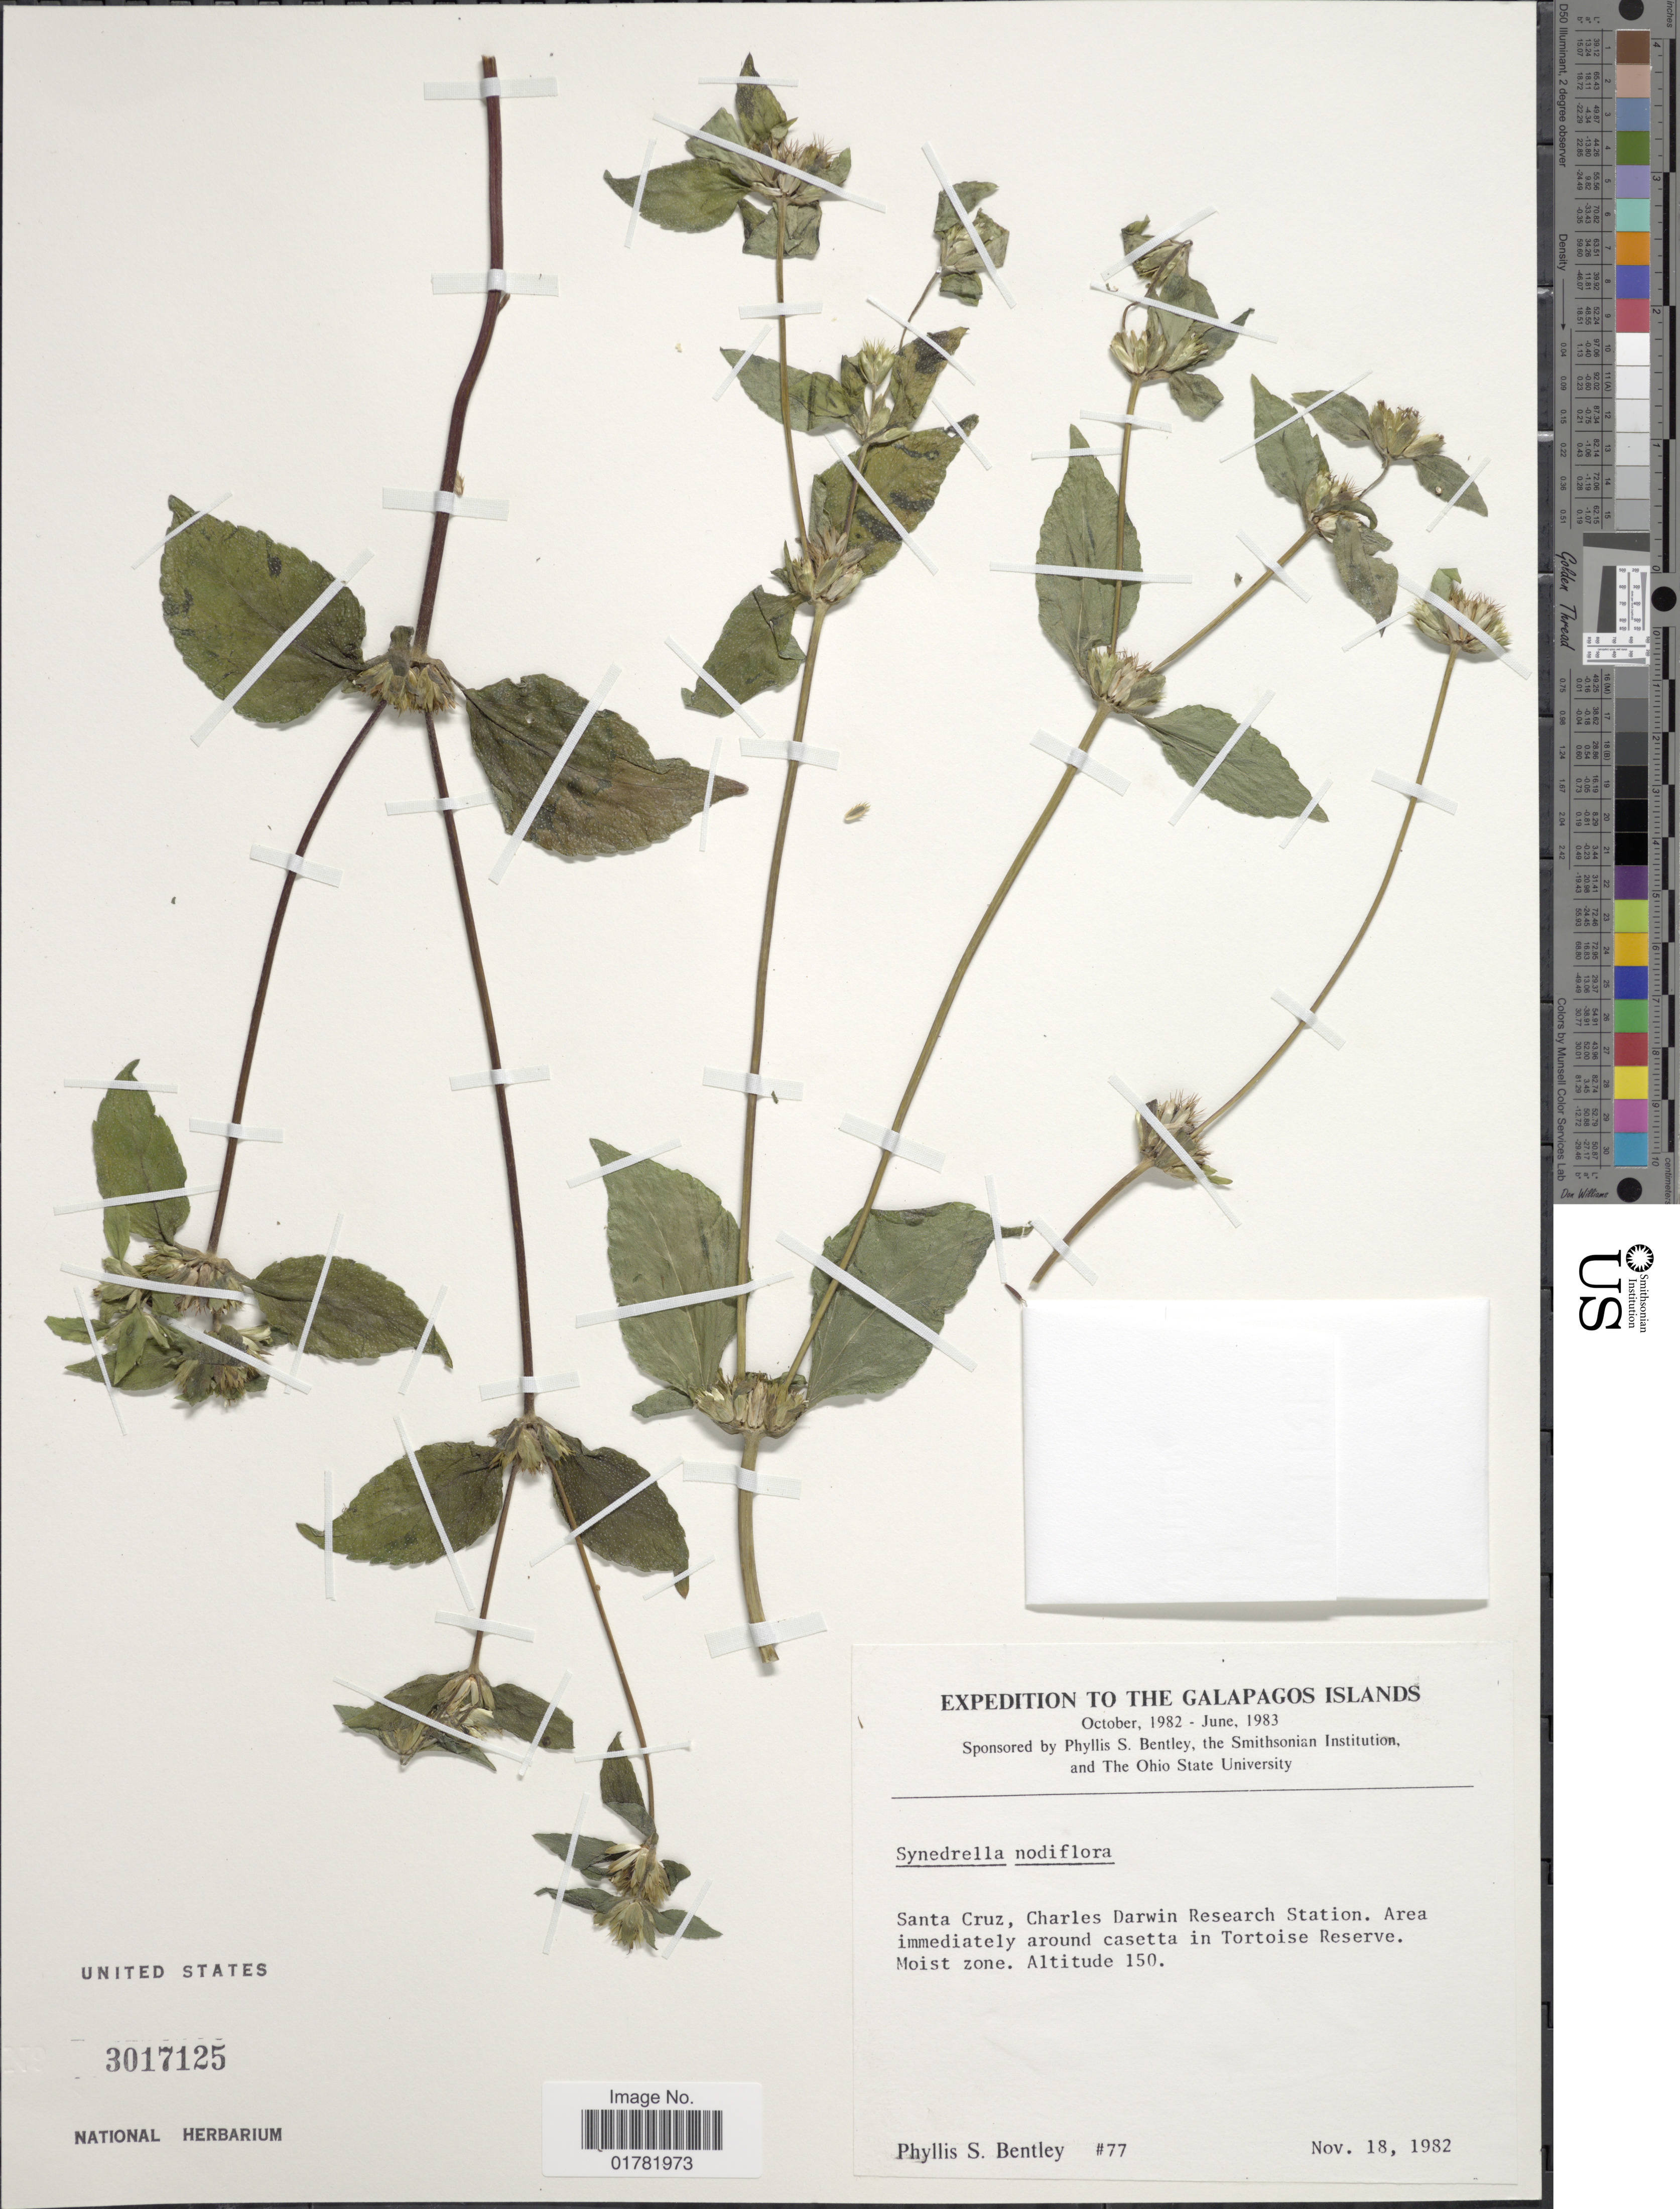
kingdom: Plantae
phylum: Tracheophyta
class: Magnoliopsida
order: Asterales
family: Asteraceae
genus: Synedrella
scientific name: Synedrella nodiflora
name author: (L.) Gaertn.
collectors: P. S. Bentley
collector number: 77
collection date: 1982-11-18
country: Ecuador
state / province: Colón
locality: The Galapagos Islands, Santa Cruz, Charles Darwin Research Station. Area immediately around caseyya in Tortoise Reserve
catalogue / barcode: US 3017125